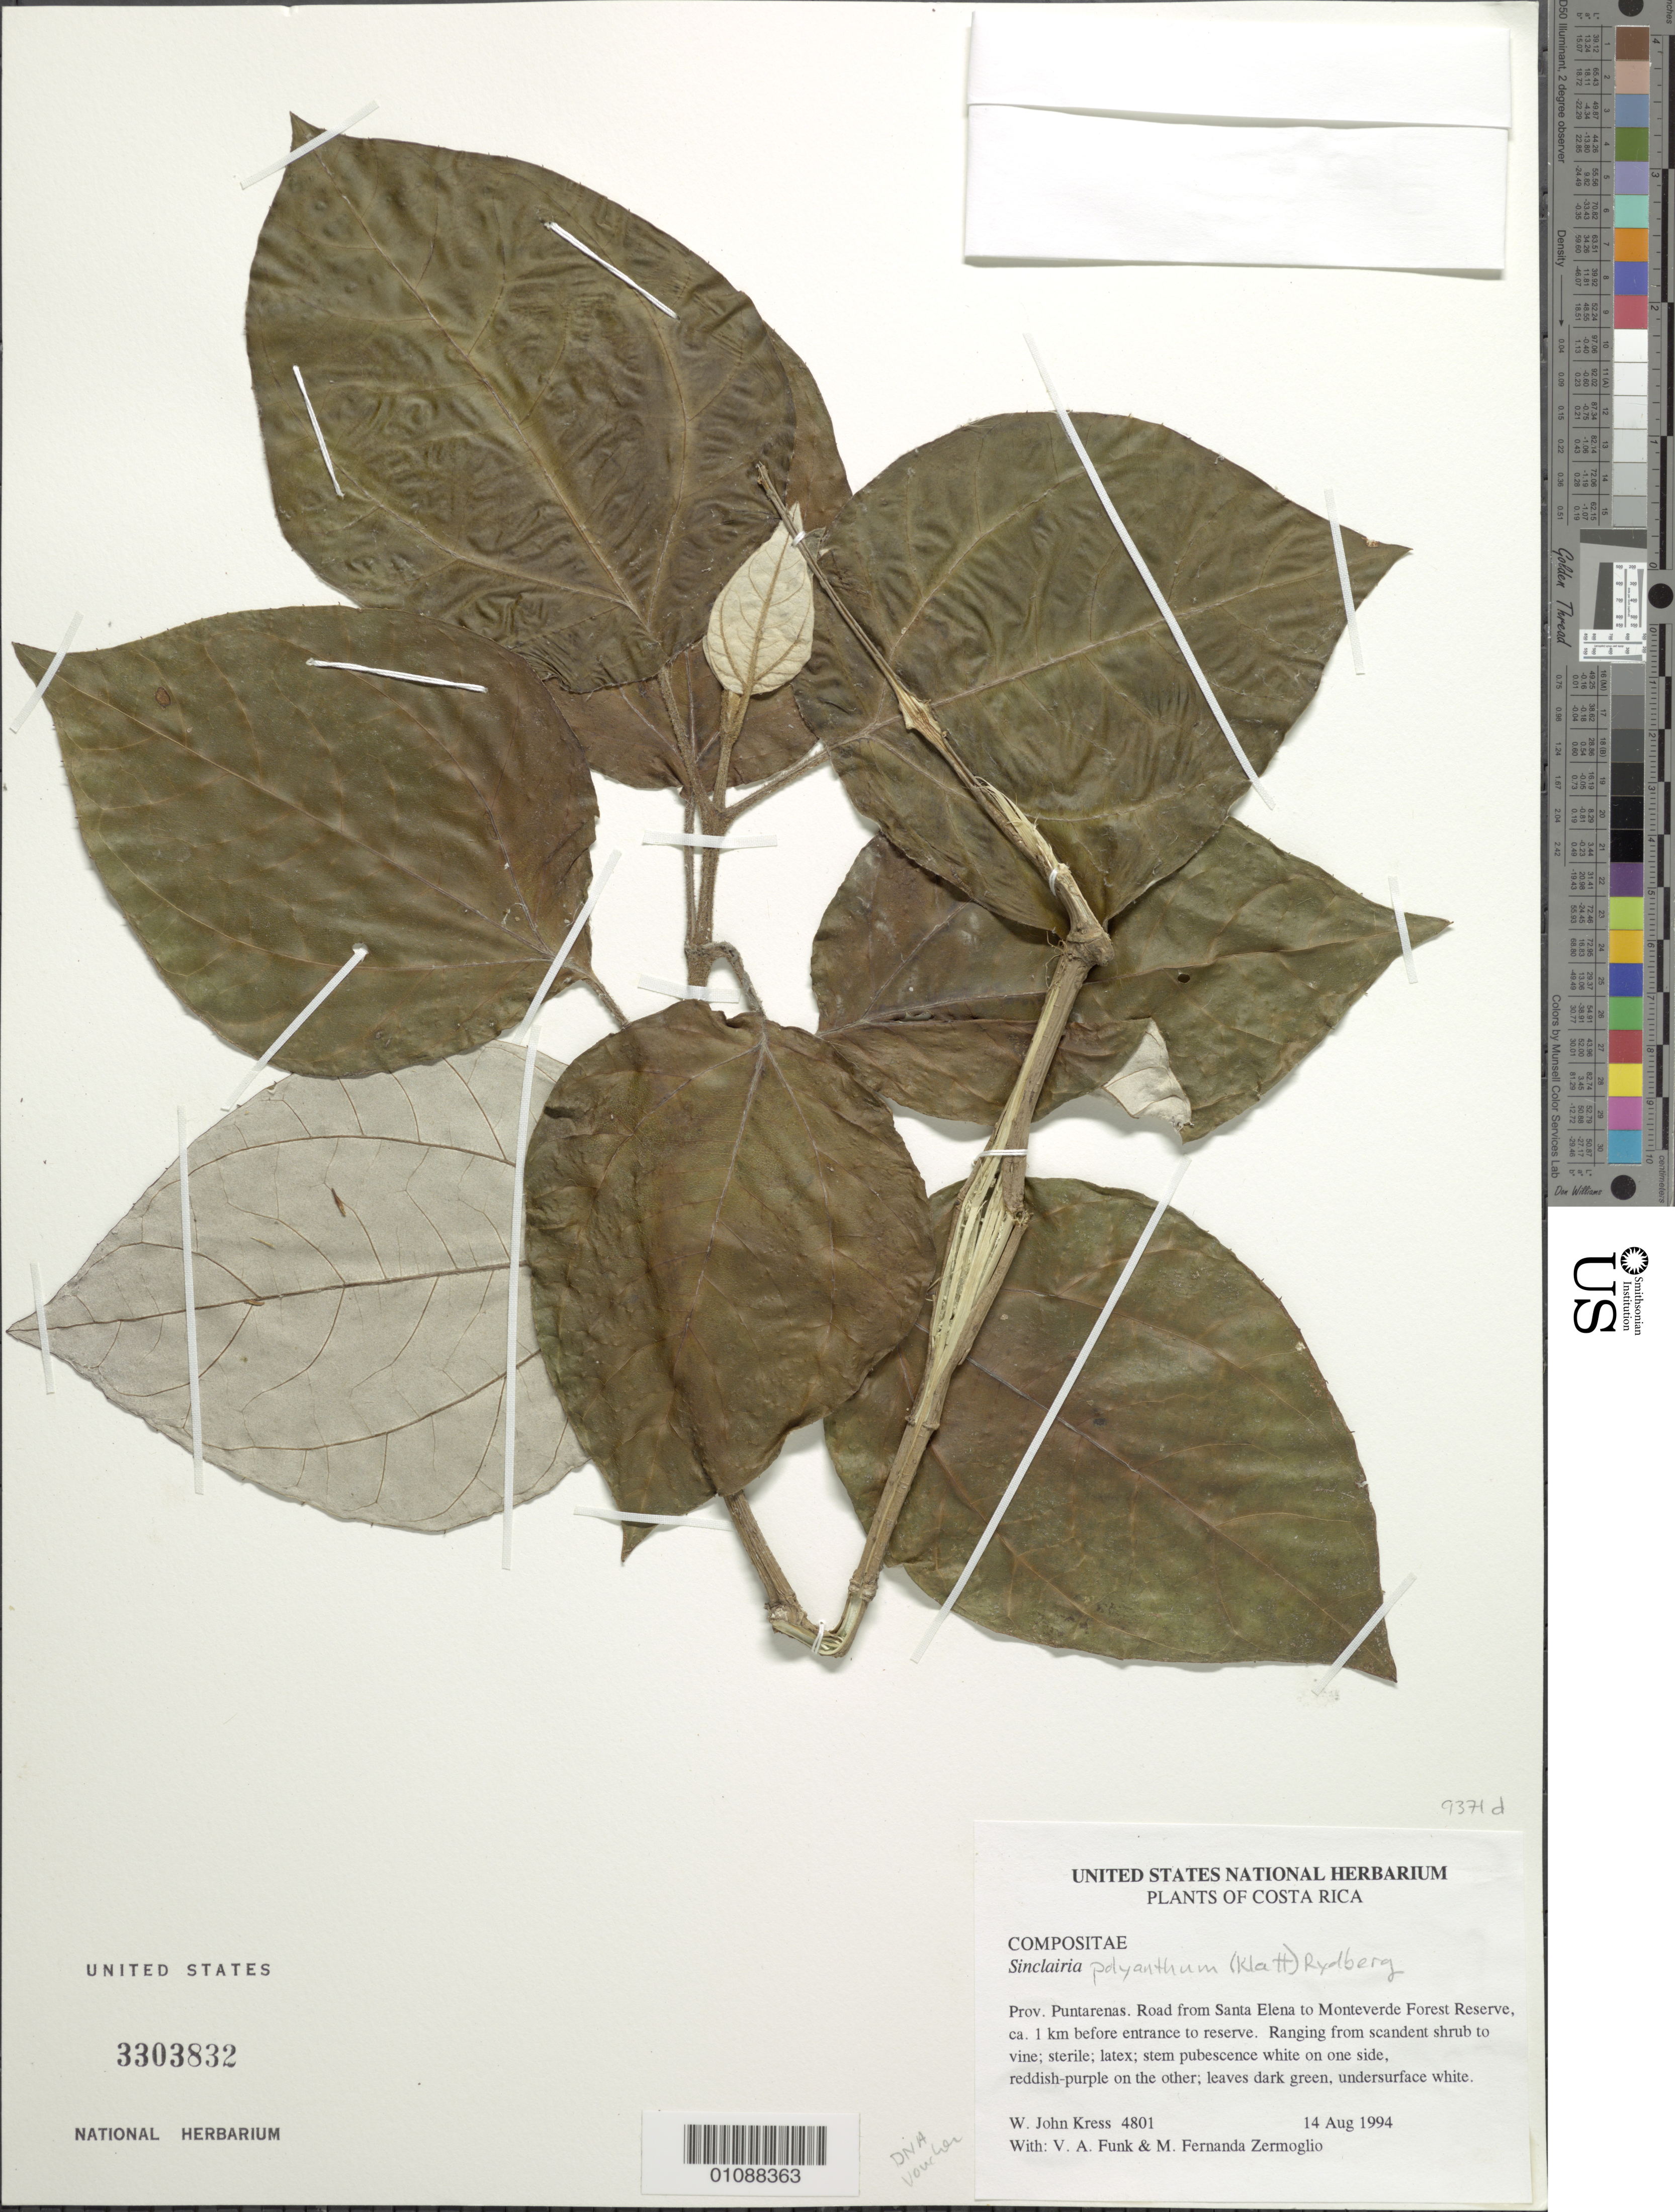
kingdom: Plantae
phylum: Tracheophyta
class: Magnoliopsida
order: Asterales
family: Asteraceae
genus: Sinclairia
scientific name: Sinclairia polyantha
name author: (Klatt) Rydb.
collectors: W. J. Kress, V. Funk & M. Zermoglio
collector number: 4801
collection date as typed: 14 August 1994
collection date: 1994-08-14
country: Costa Rica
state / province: Puntarenas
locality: Santa Elena to Monteverde Forest Reserve road, ca 1km before entrance to reserve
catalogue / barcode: US 3303832